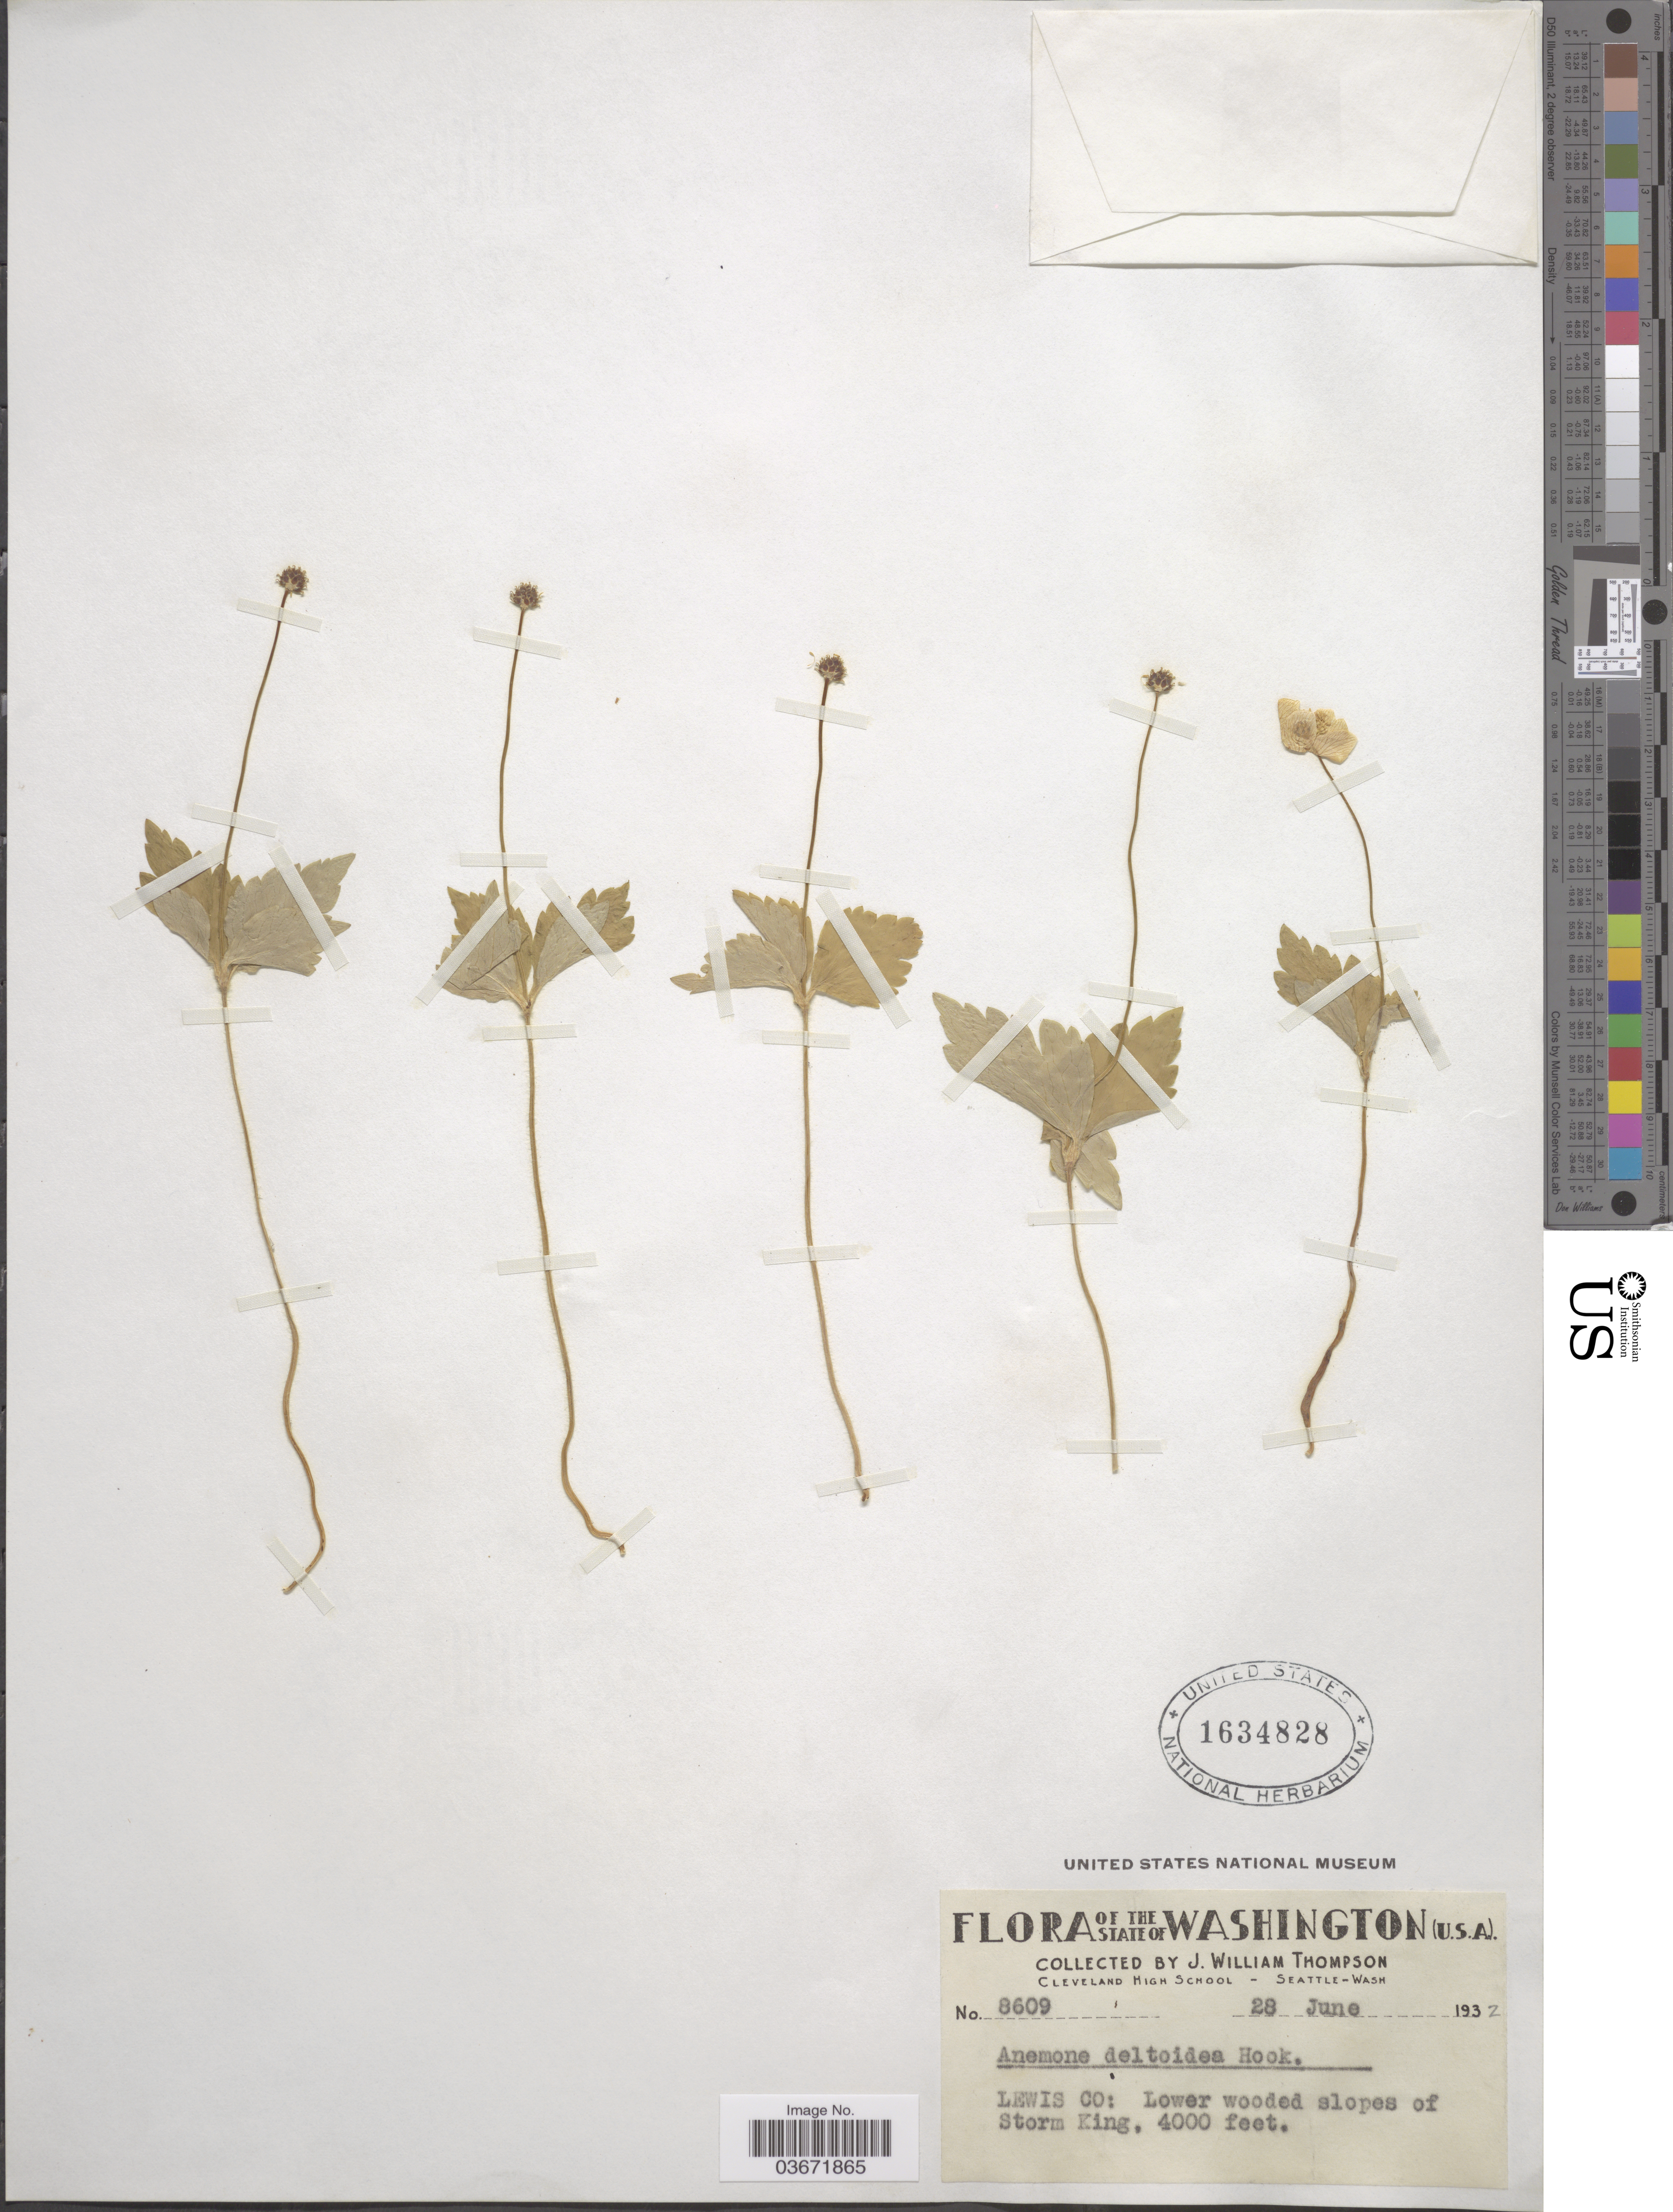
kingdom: Plantae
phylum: Tracheophyta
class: Magnoliopsida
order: Ranunculales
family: Ranunculaceae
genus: Anemone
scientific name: Anemone deltoidea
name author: Douglas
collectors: J. W. Thompson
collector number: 8609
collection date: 1932-06-28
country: United States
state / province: Washington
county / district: Lewis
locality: Lewis Co: Lower wooded slopes of Storm King.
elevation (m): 1219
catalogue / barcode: US 1634828